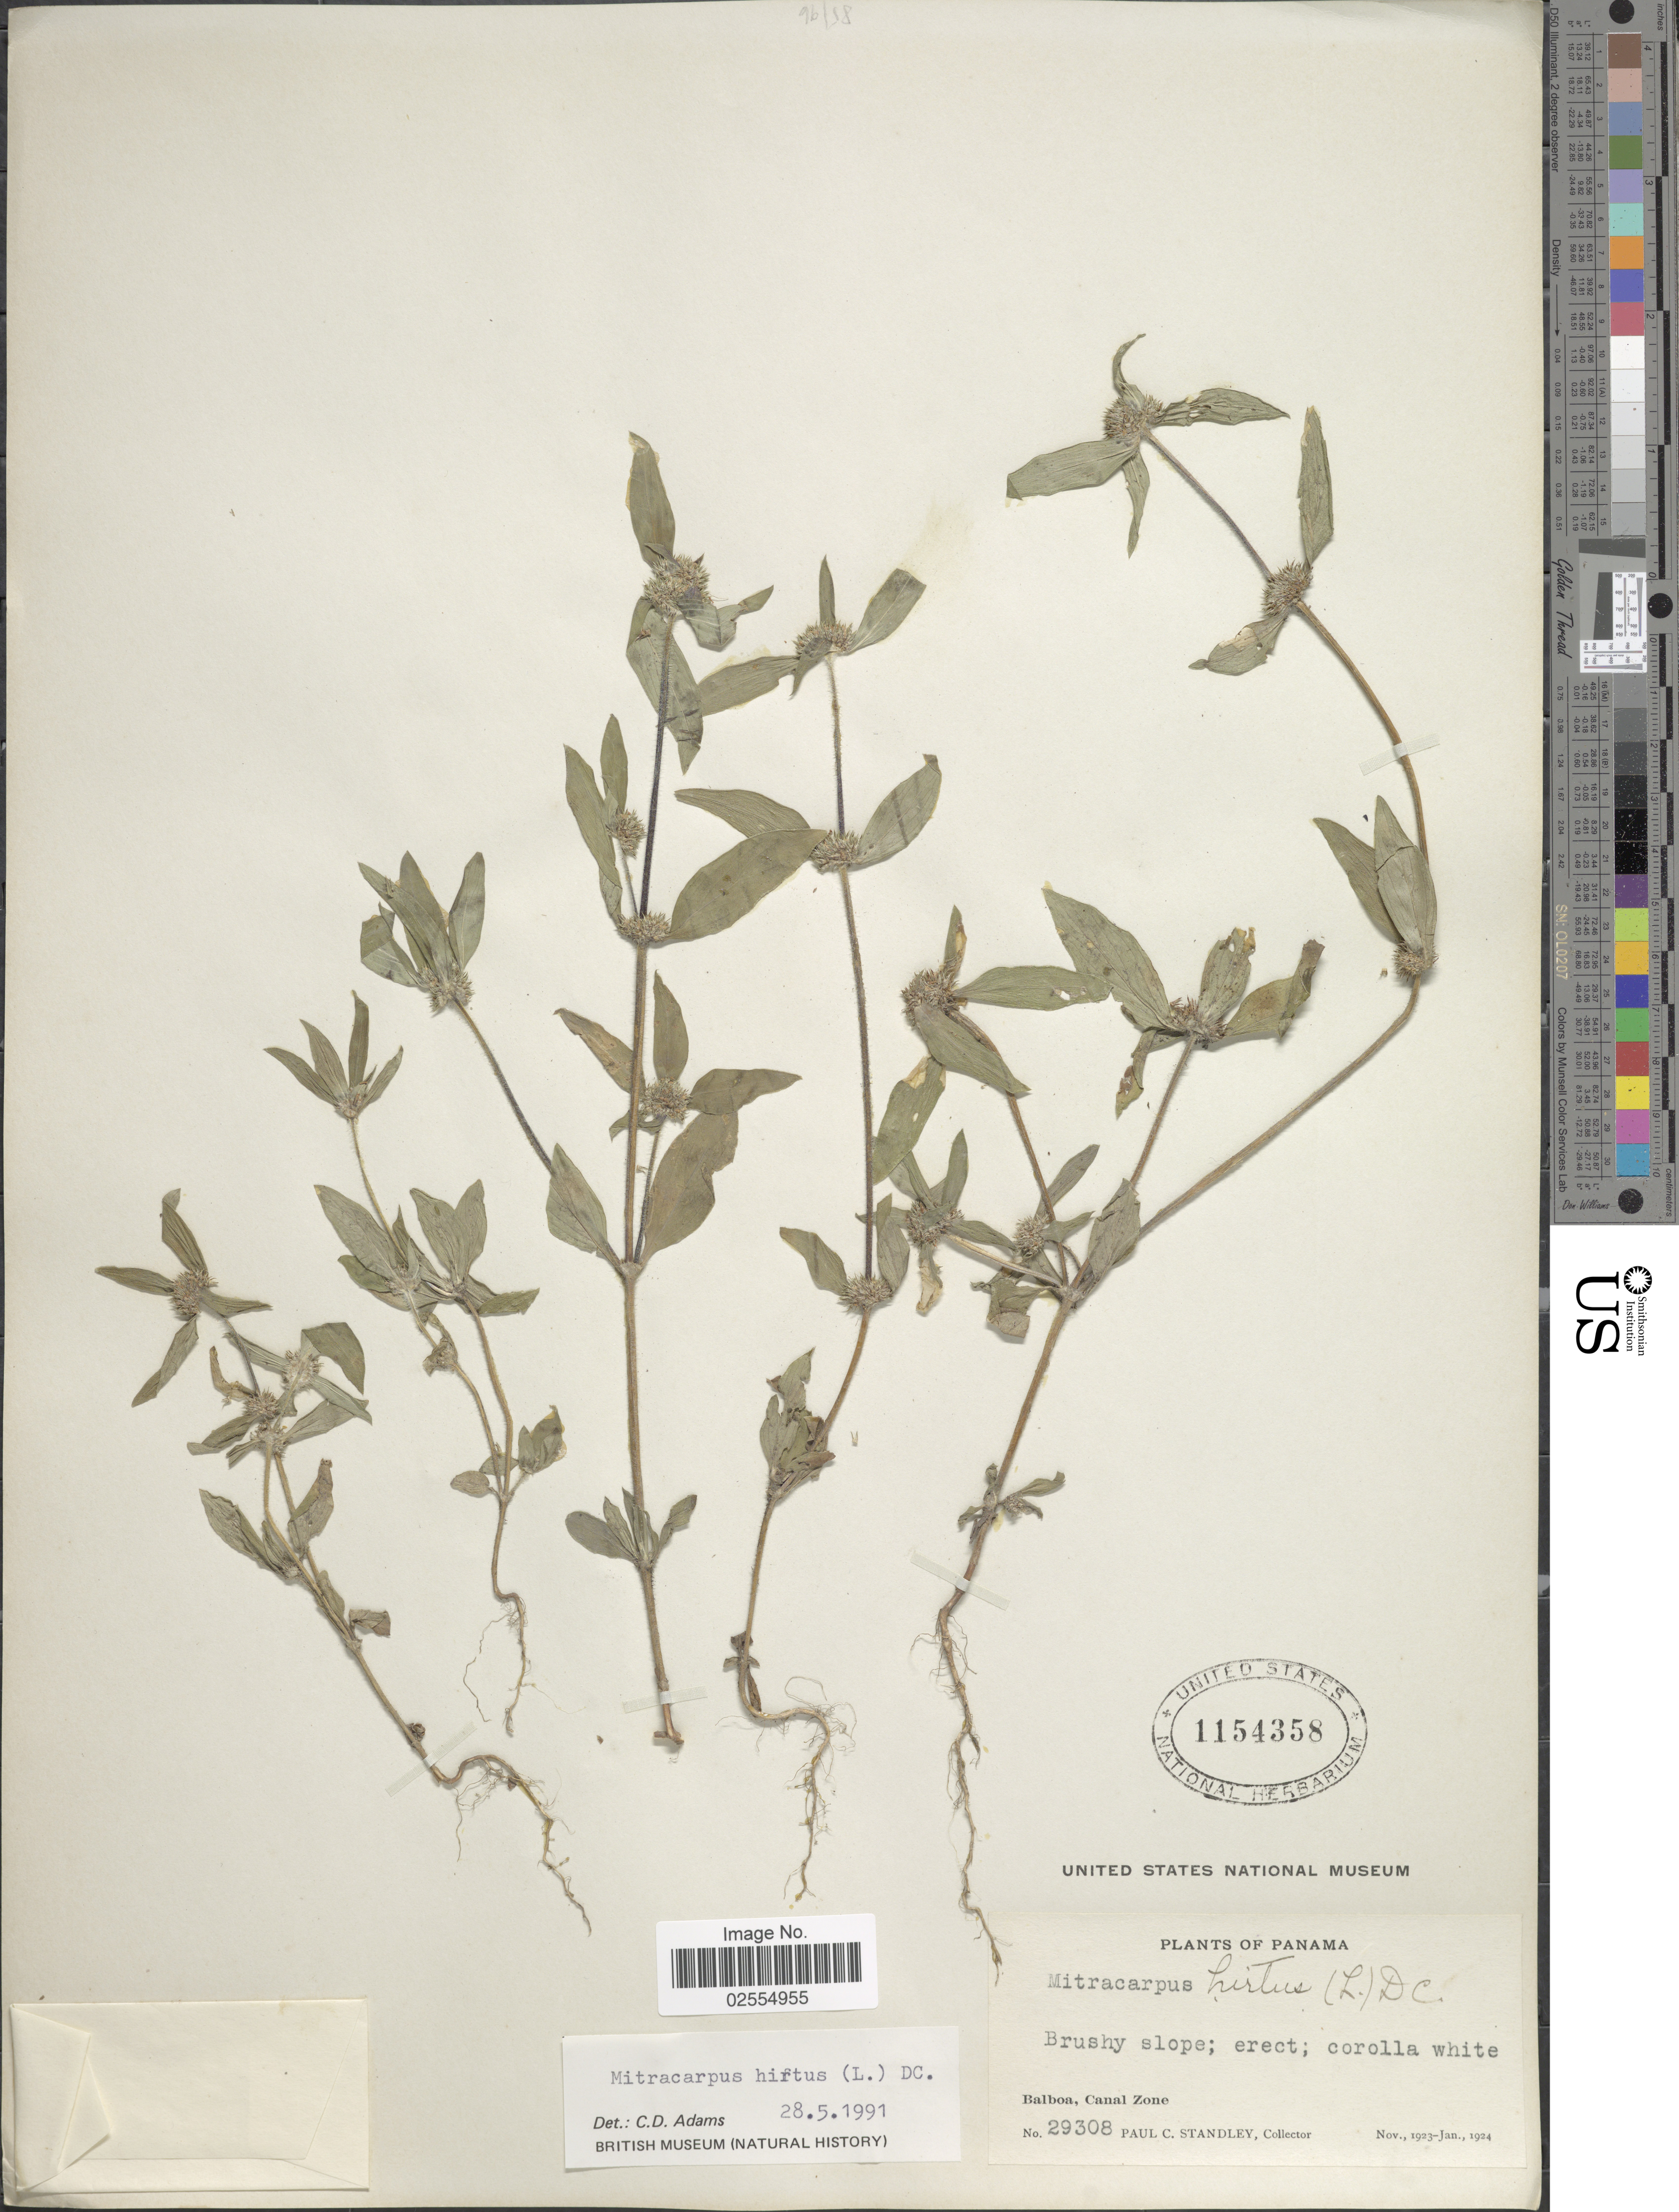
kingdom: Plantae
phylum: Tracheophyta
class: Magnoliopsida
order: Gentianales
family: Rubiaceae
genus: Mitracarpus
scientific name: Mitracarpus hirtus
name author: (L.) DC.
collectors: P. C. Standley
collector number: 29308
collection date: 1923-11/1924-01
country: Panama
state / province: Colón / Panamá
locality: Balboa, Canal Zone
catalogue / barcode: US 1154358